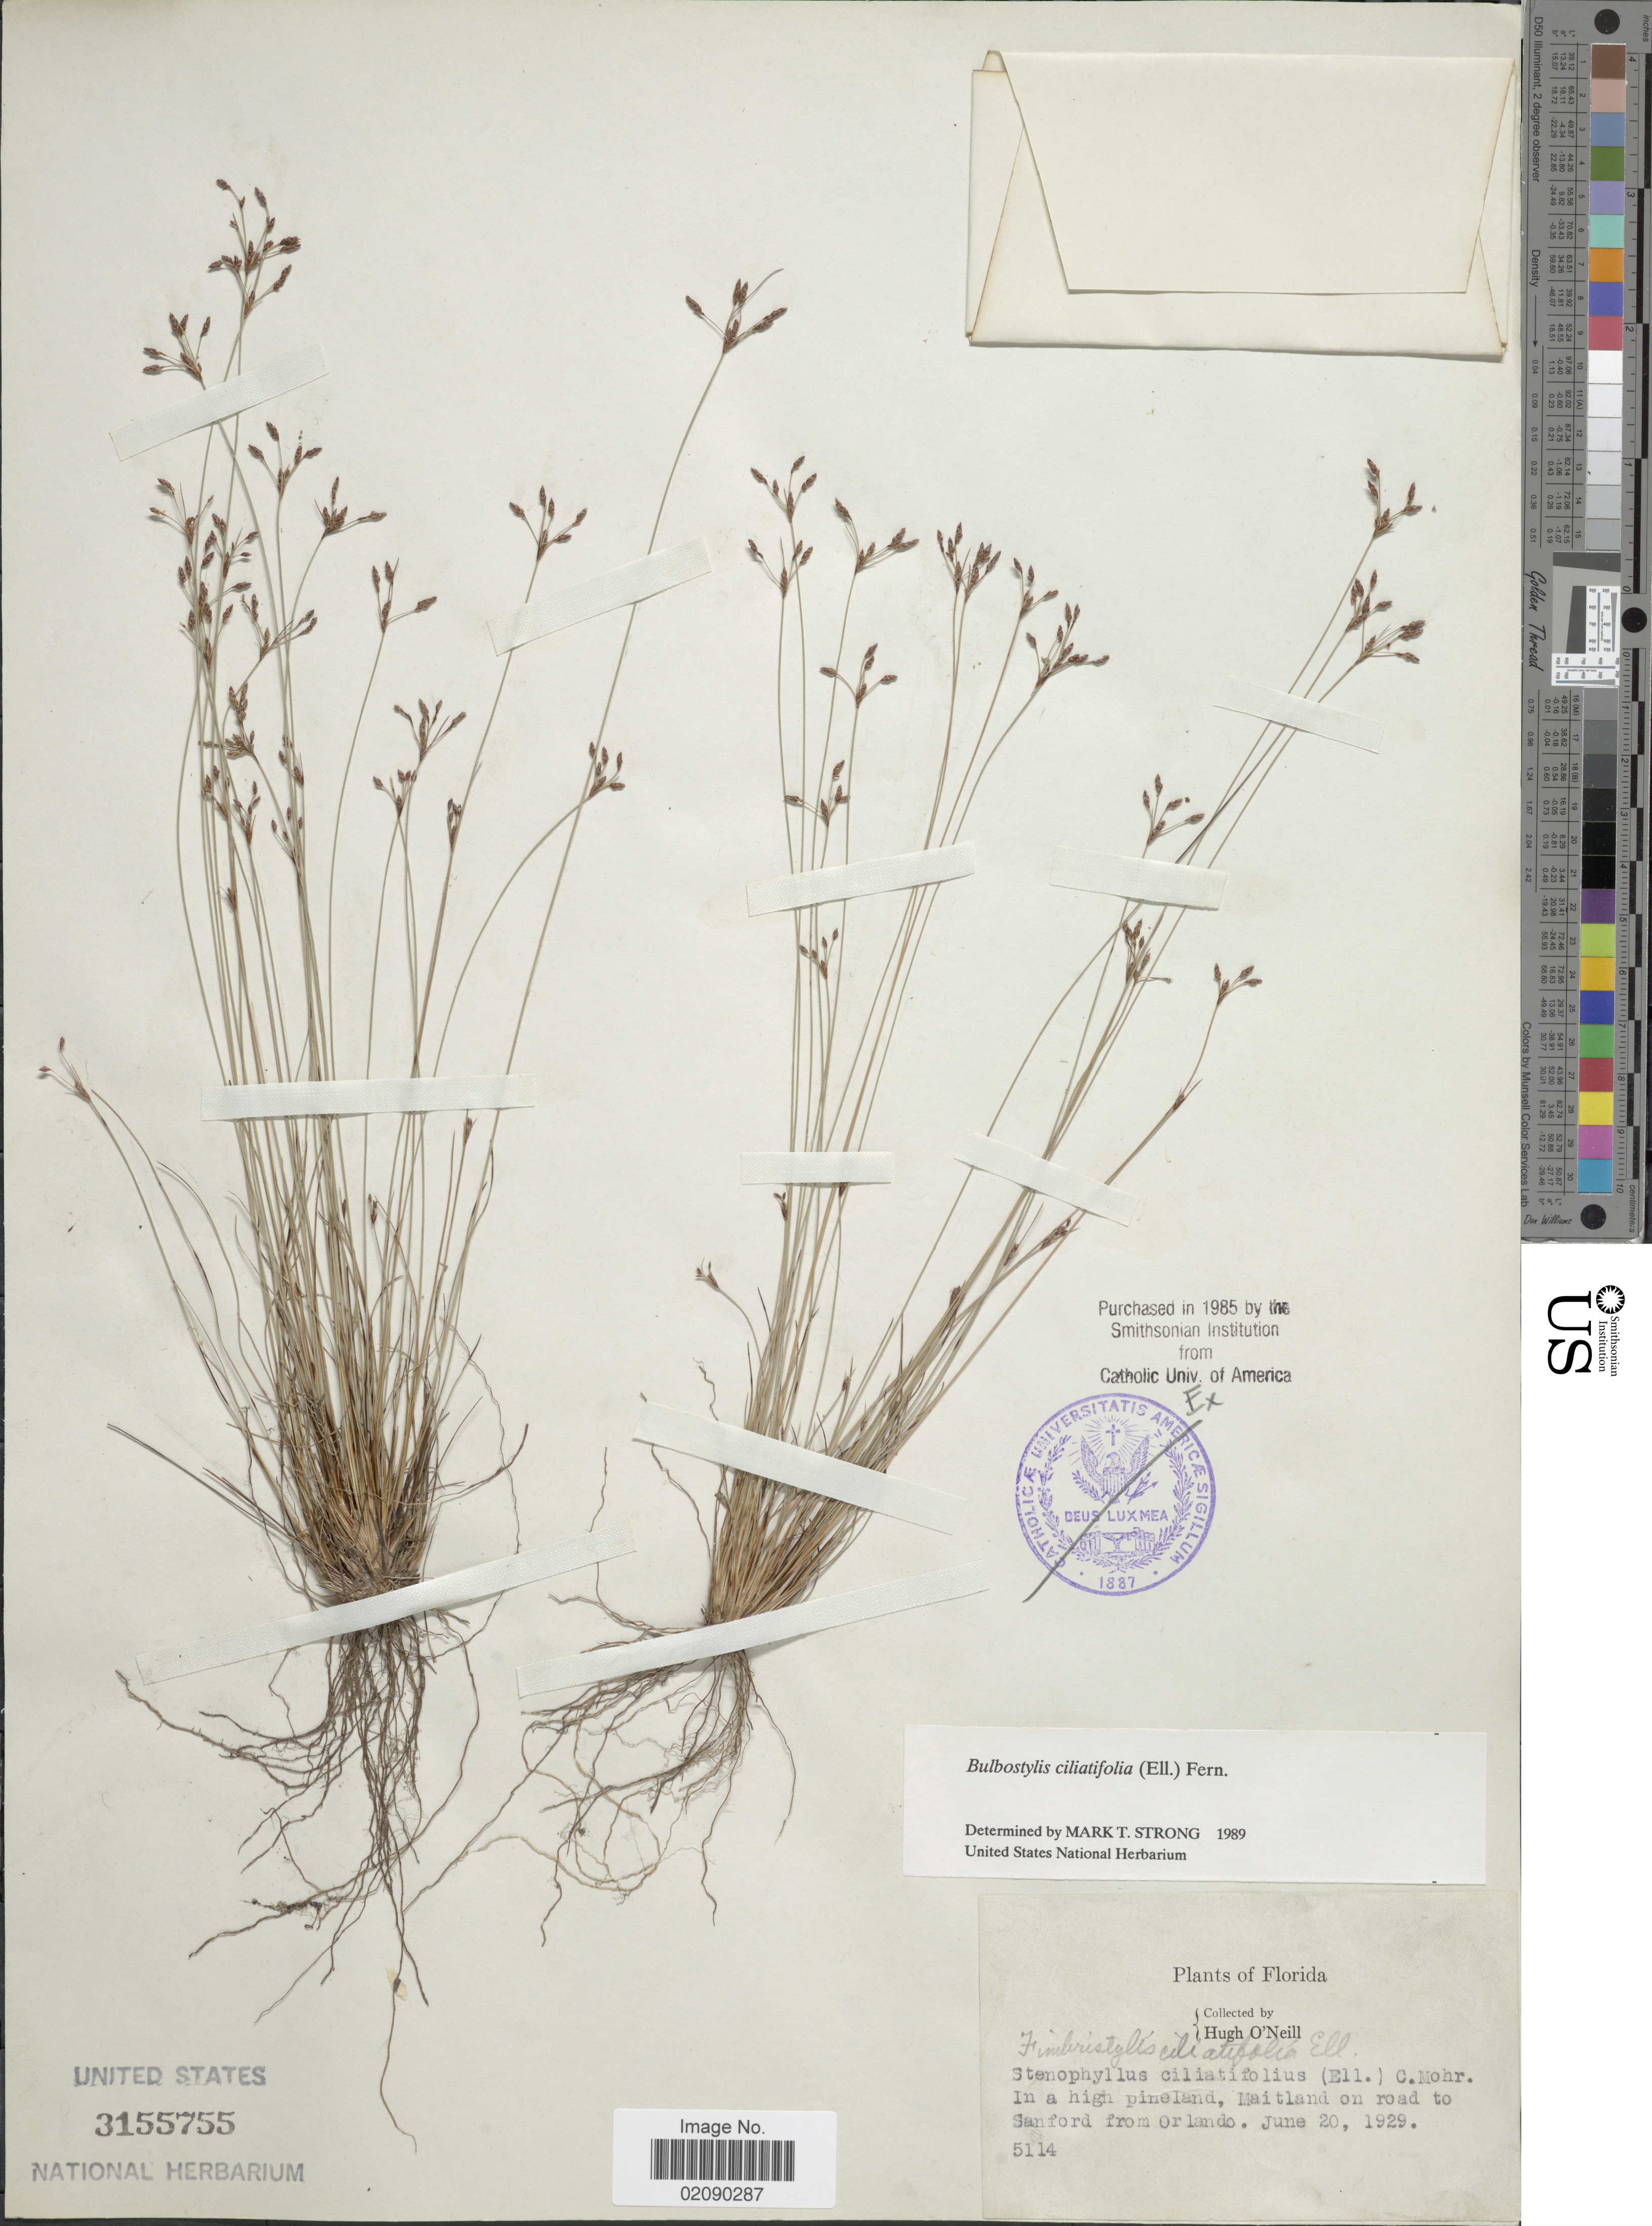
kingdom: Plantae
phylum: Tracheophyta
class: Liliopsida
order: Poales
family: Cyperaceae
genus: Bulbostylis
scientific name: Bulbostylis ciliatifolia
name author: (Elliott) Fernald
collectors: H. O'Neill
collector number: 5114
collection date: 1929-06-20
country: United States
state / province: Florida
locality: Maitland on road to Sanford from Orlando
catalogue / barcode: US 3155755